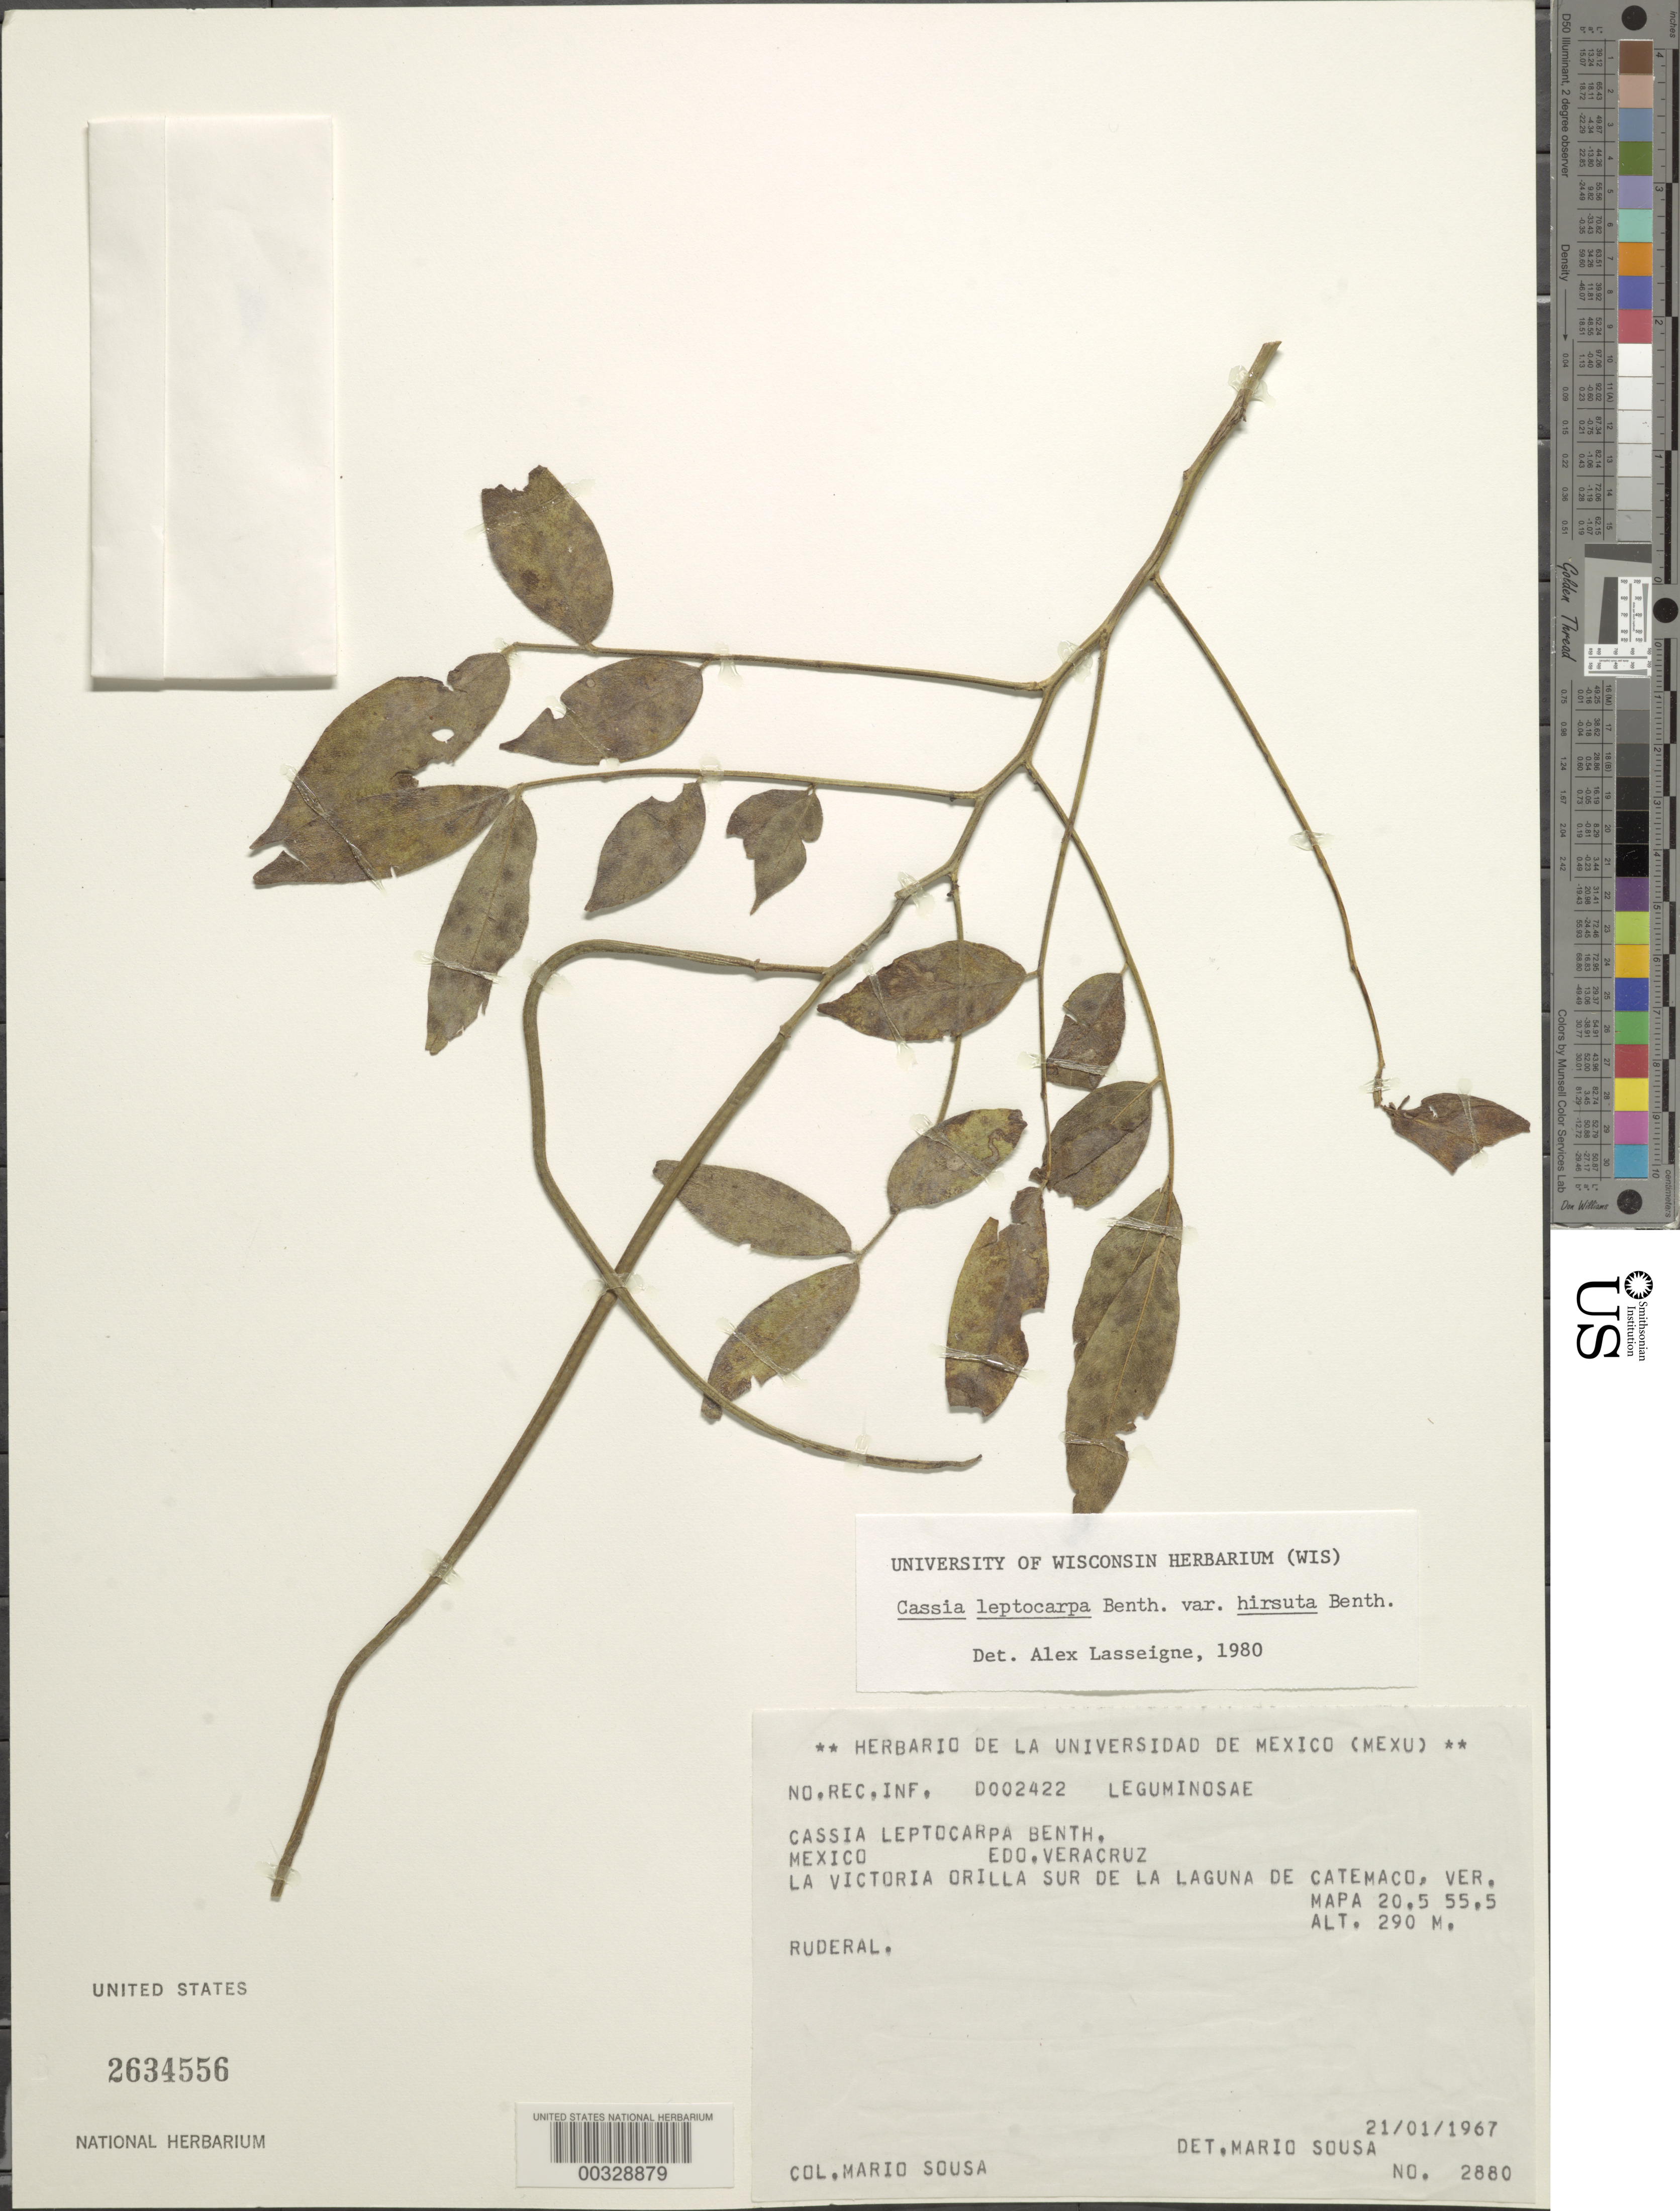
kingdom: Plantae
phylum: Tracheophyta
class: Magnoliopsida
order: Fabales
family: Fabaceae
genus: Senna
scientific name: Senna hirsuta var. leptocarpa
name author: (Benth.) H.S. Irwin & Barneby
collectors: M. Sousa S.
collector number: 2880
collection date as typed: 21 Jan 1967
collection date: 1967-01-21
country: Mexico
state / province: Veracruz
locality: La Victoria, S of la laguna de catemaco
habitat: Bank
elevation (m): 290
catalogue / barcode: US 2634556